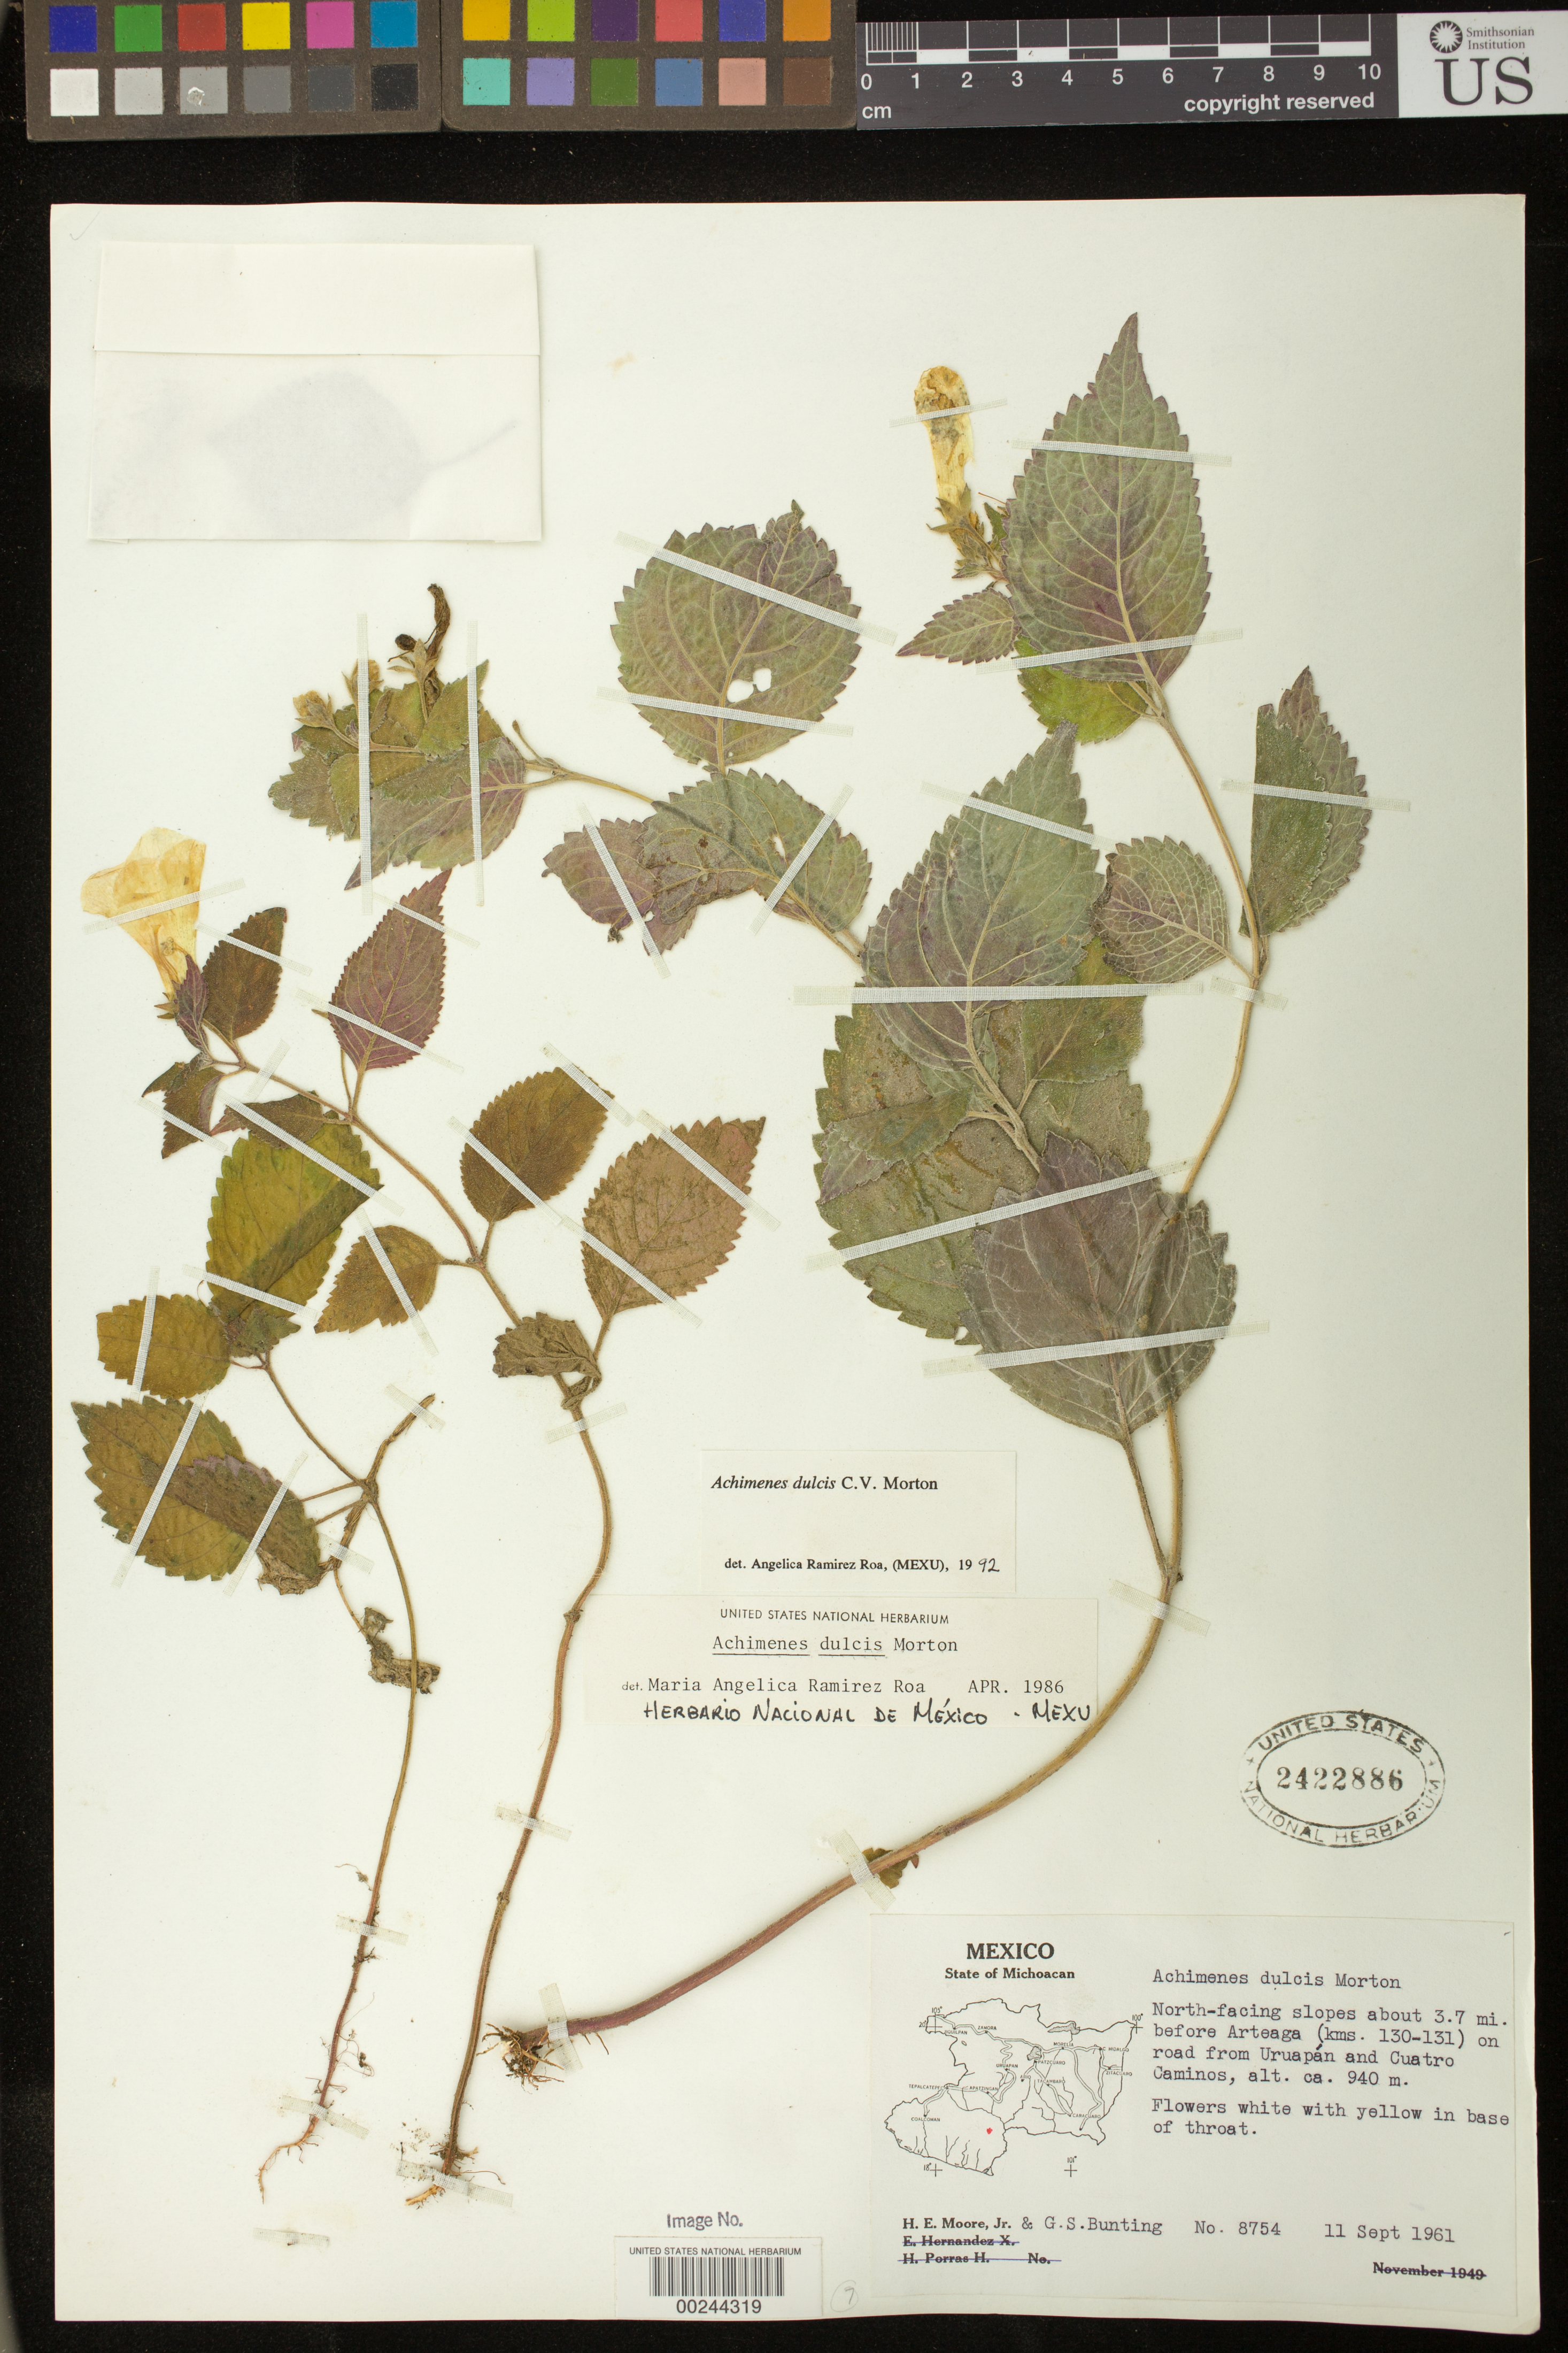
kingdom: Plantae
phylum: Tracheophyta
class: Magnoliopsida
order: Lamiales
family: Gesneriaceae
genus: Achimenes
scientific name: Achimenes dulcis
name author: C.V. Morton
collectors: H. E. Moore & G. S. Bunting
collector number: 8754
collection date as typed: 11 Sep 1961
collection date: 1961-09-11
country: Mexico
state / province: Michoacan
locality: Dist. Coalcoman, N-facing slopes about 3.7 mi before Arteaga (km 130-131) on road from Uruapan and Cuatro Caminos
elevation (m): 940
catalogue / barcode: US 2422886